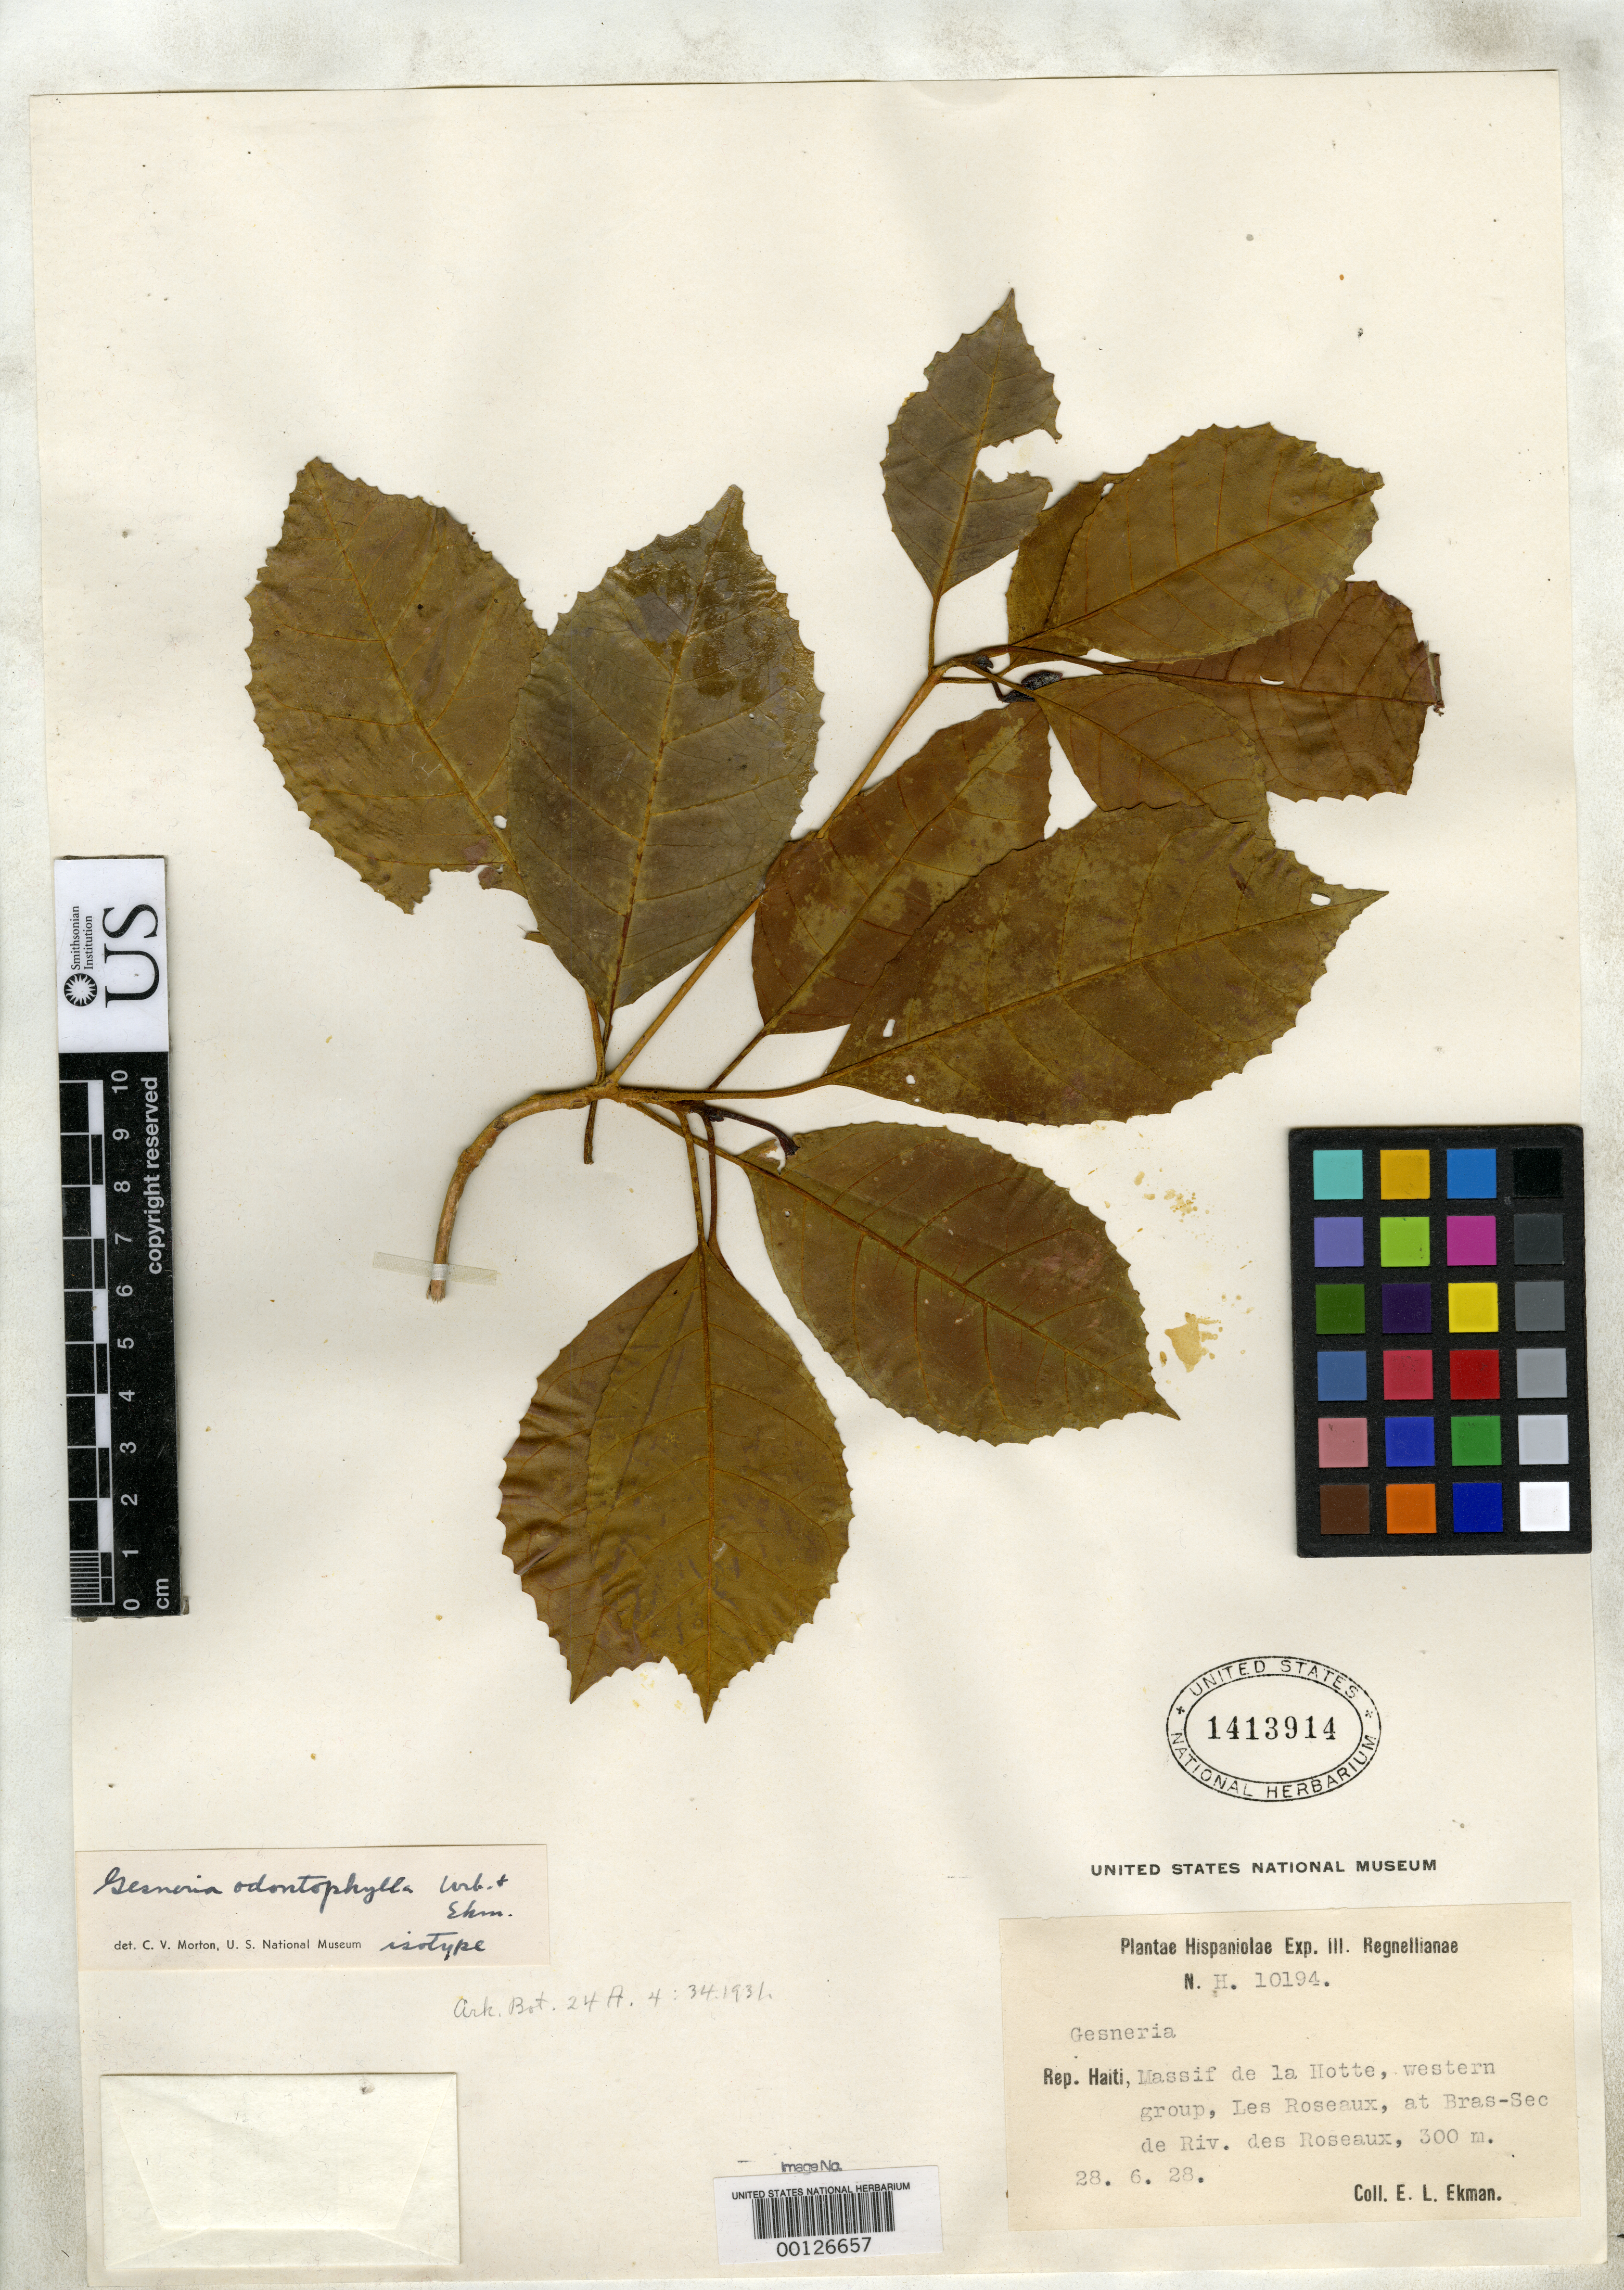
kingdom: Plantae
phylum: Tracheophyta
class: Magnoliopsida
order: Lamiales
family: Gesneriaceae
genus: Gesneria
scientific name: Gesneria odontophylla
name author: Urb. & Ekman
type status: Isotype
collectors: E. L. Ekman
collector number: H 10194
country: Haiti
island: Hispaniola Island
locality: Massif de La Hotte, prope Lesroseaux in Fond-Cochon ad Bras-Seco.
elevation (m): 300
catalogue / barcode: US 1413914